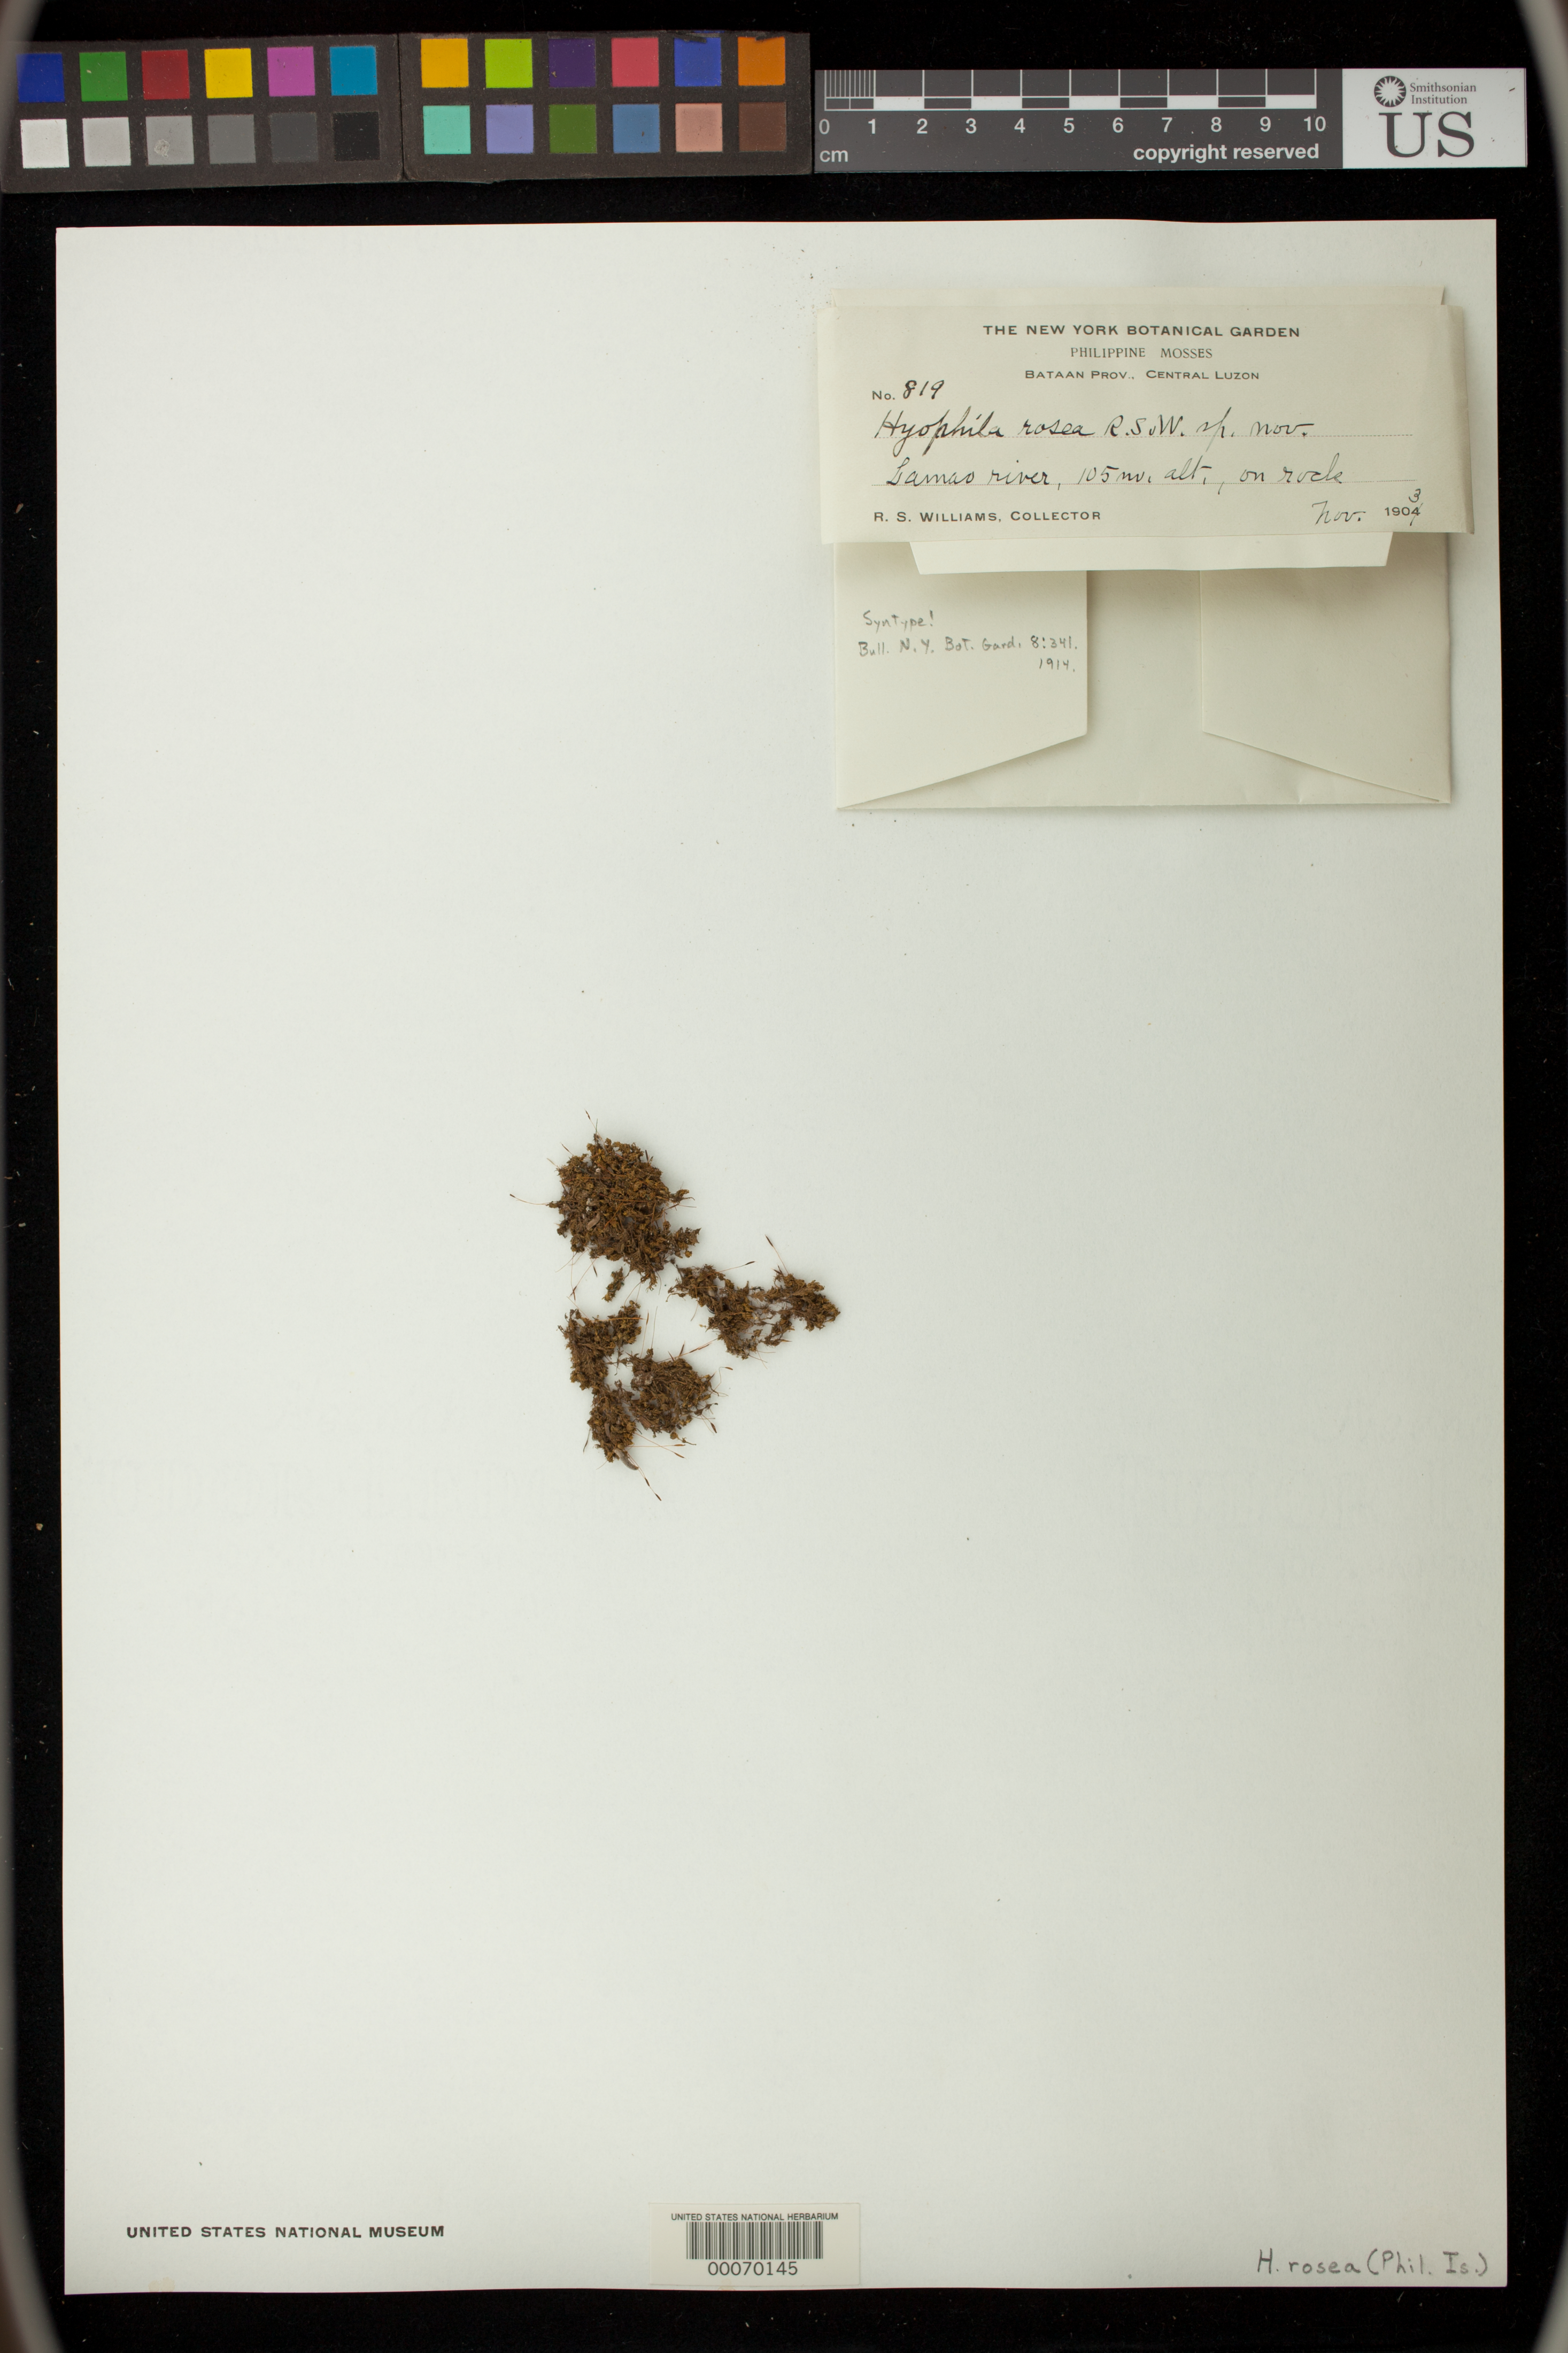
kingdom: Plantae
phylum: Bryophyta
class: Bryopsida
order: Pottiales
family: Pottiaceae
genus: Hyophila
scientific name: Hyophila rosea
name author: R.S. Williams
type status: Syntype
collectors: R. S. Williams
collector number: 819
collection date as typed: Nov 1903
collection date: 1903-11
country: Philippines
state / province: Central Luzon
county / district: Bataan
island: Luzon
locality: Lamao R.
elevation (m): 105